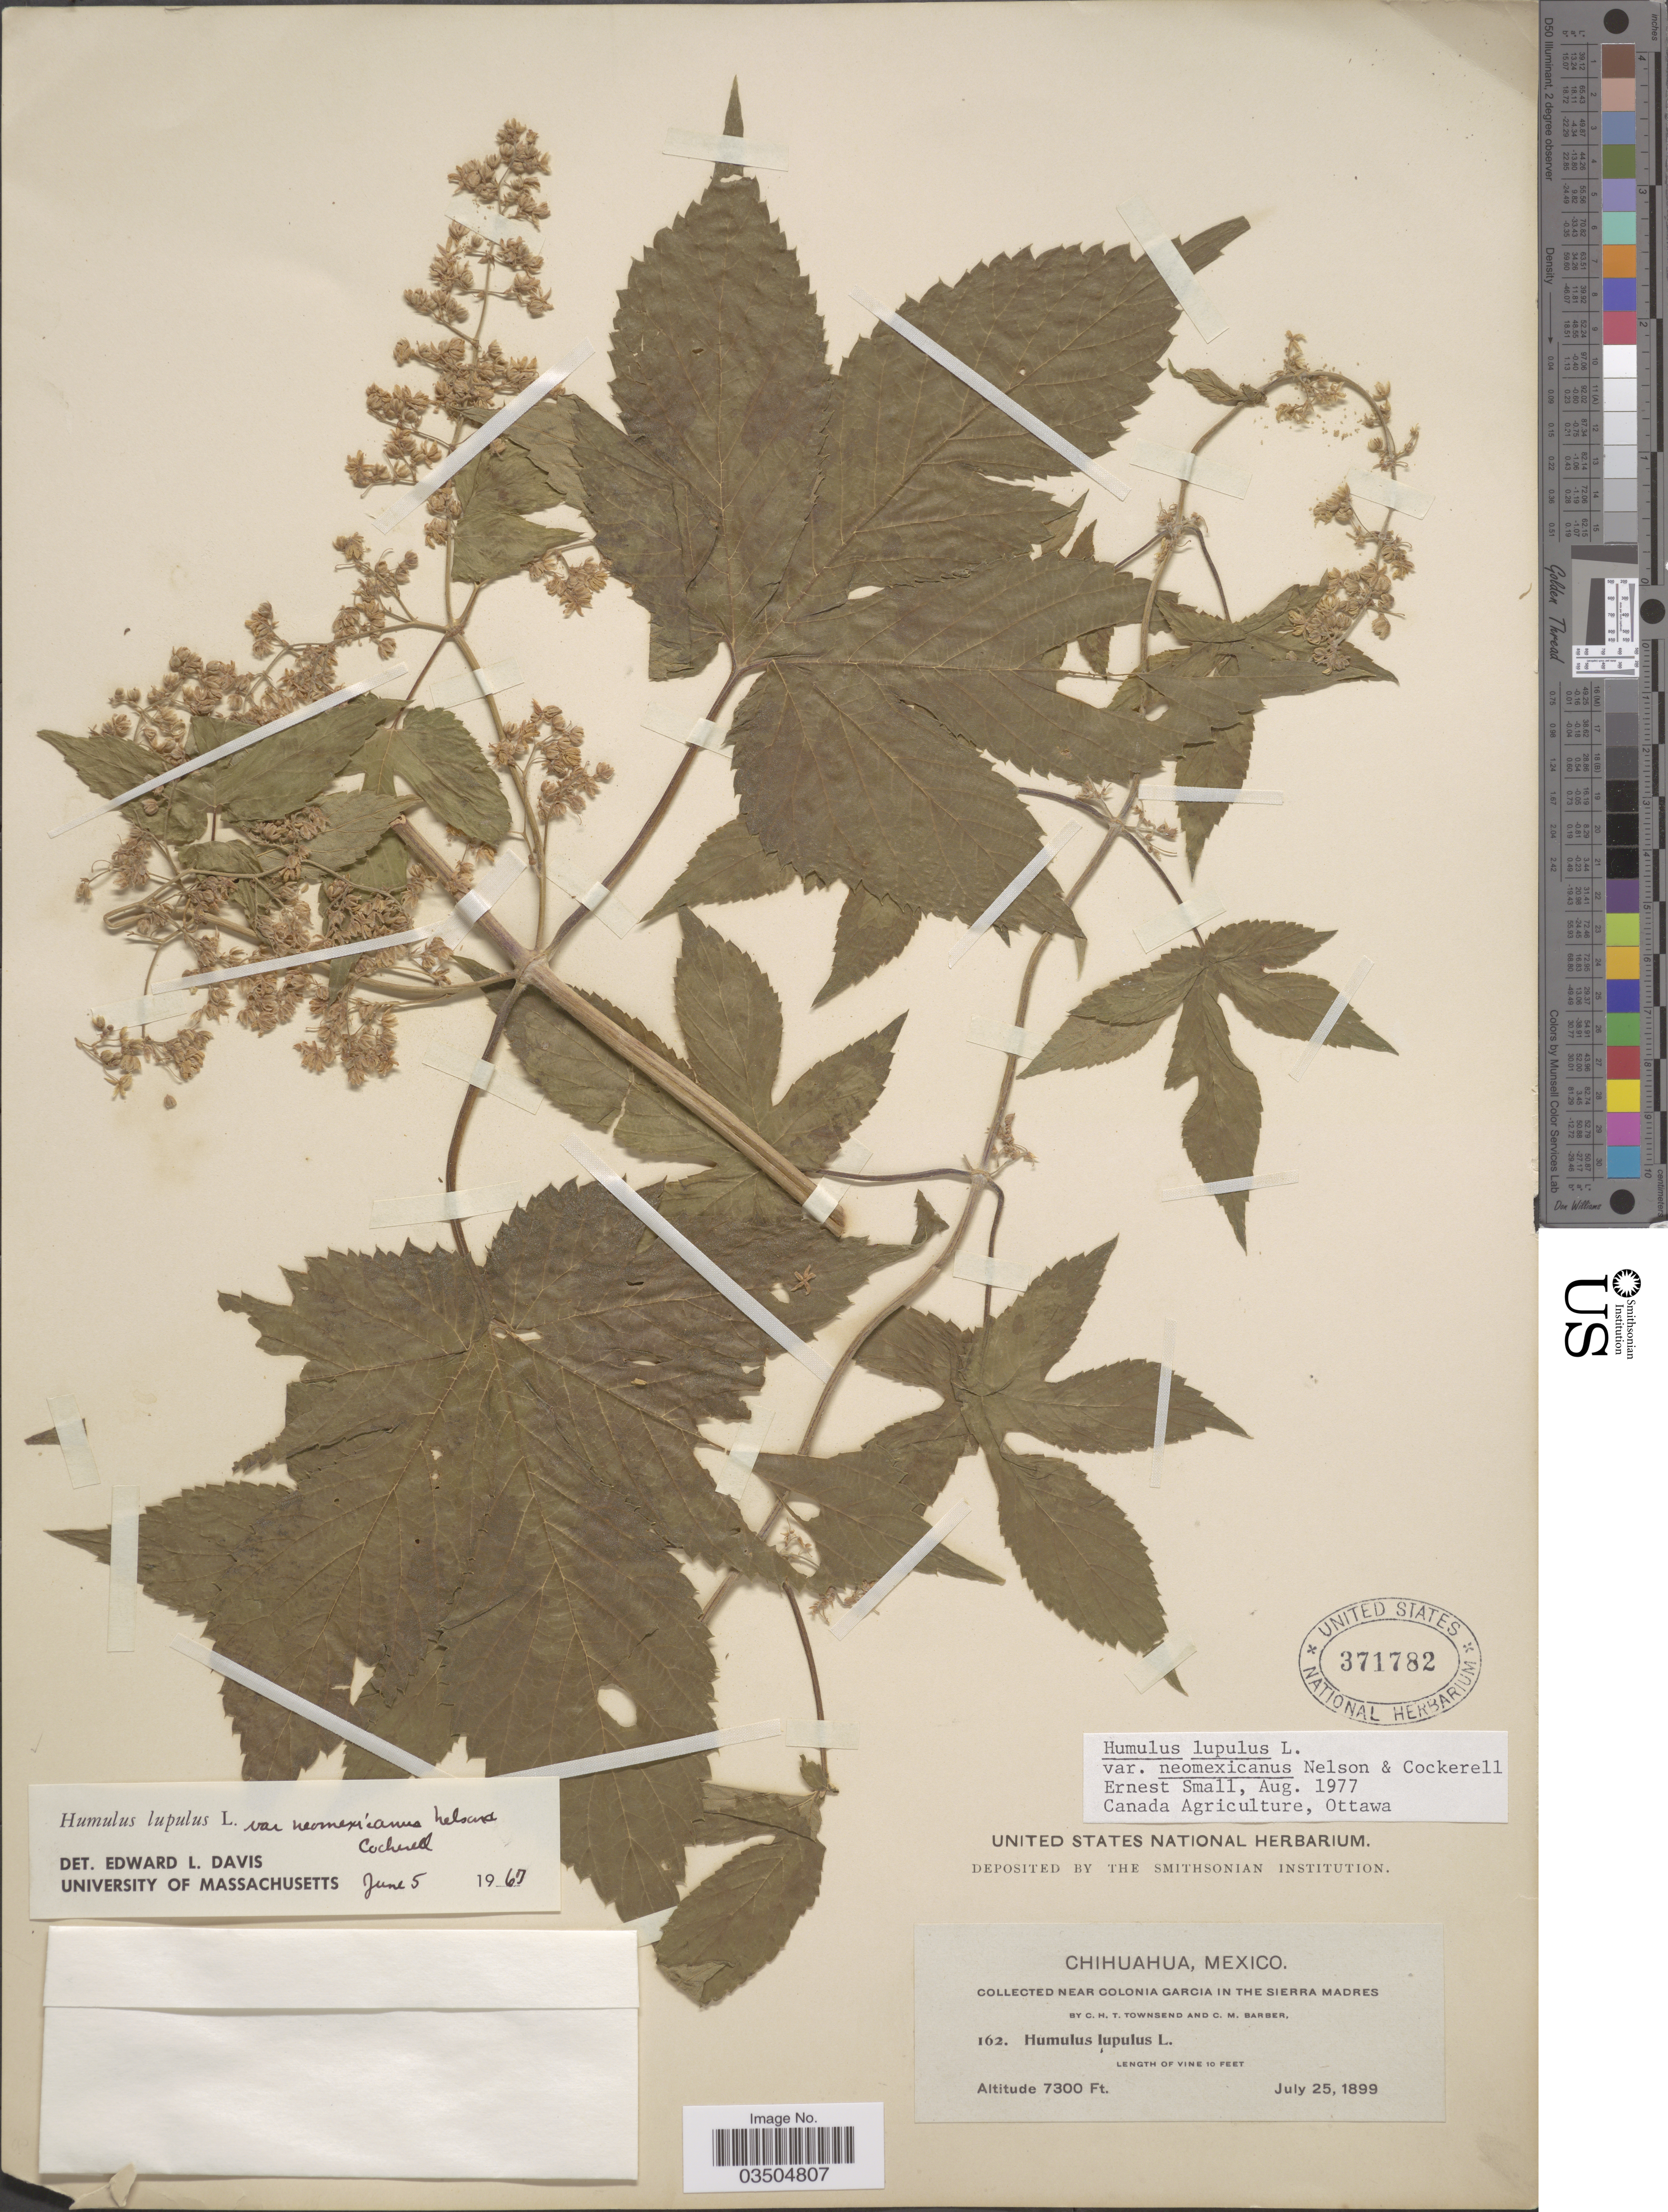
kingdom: Plantae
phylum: Tracheophyta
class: Magnoliopsida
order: Rosales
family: Cannabaceae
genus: Humulus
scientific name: Humulus neomexicanus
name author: (A. Nelson & Cockerell) Rydb.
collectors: C. H. T. Townsend & C. Barber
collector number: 162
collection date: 1899-07-25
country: Mexico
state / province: Chihuahua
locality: Near Colonia Garcia in the Sierra Madres.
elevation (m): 2225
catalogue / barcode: US 371782